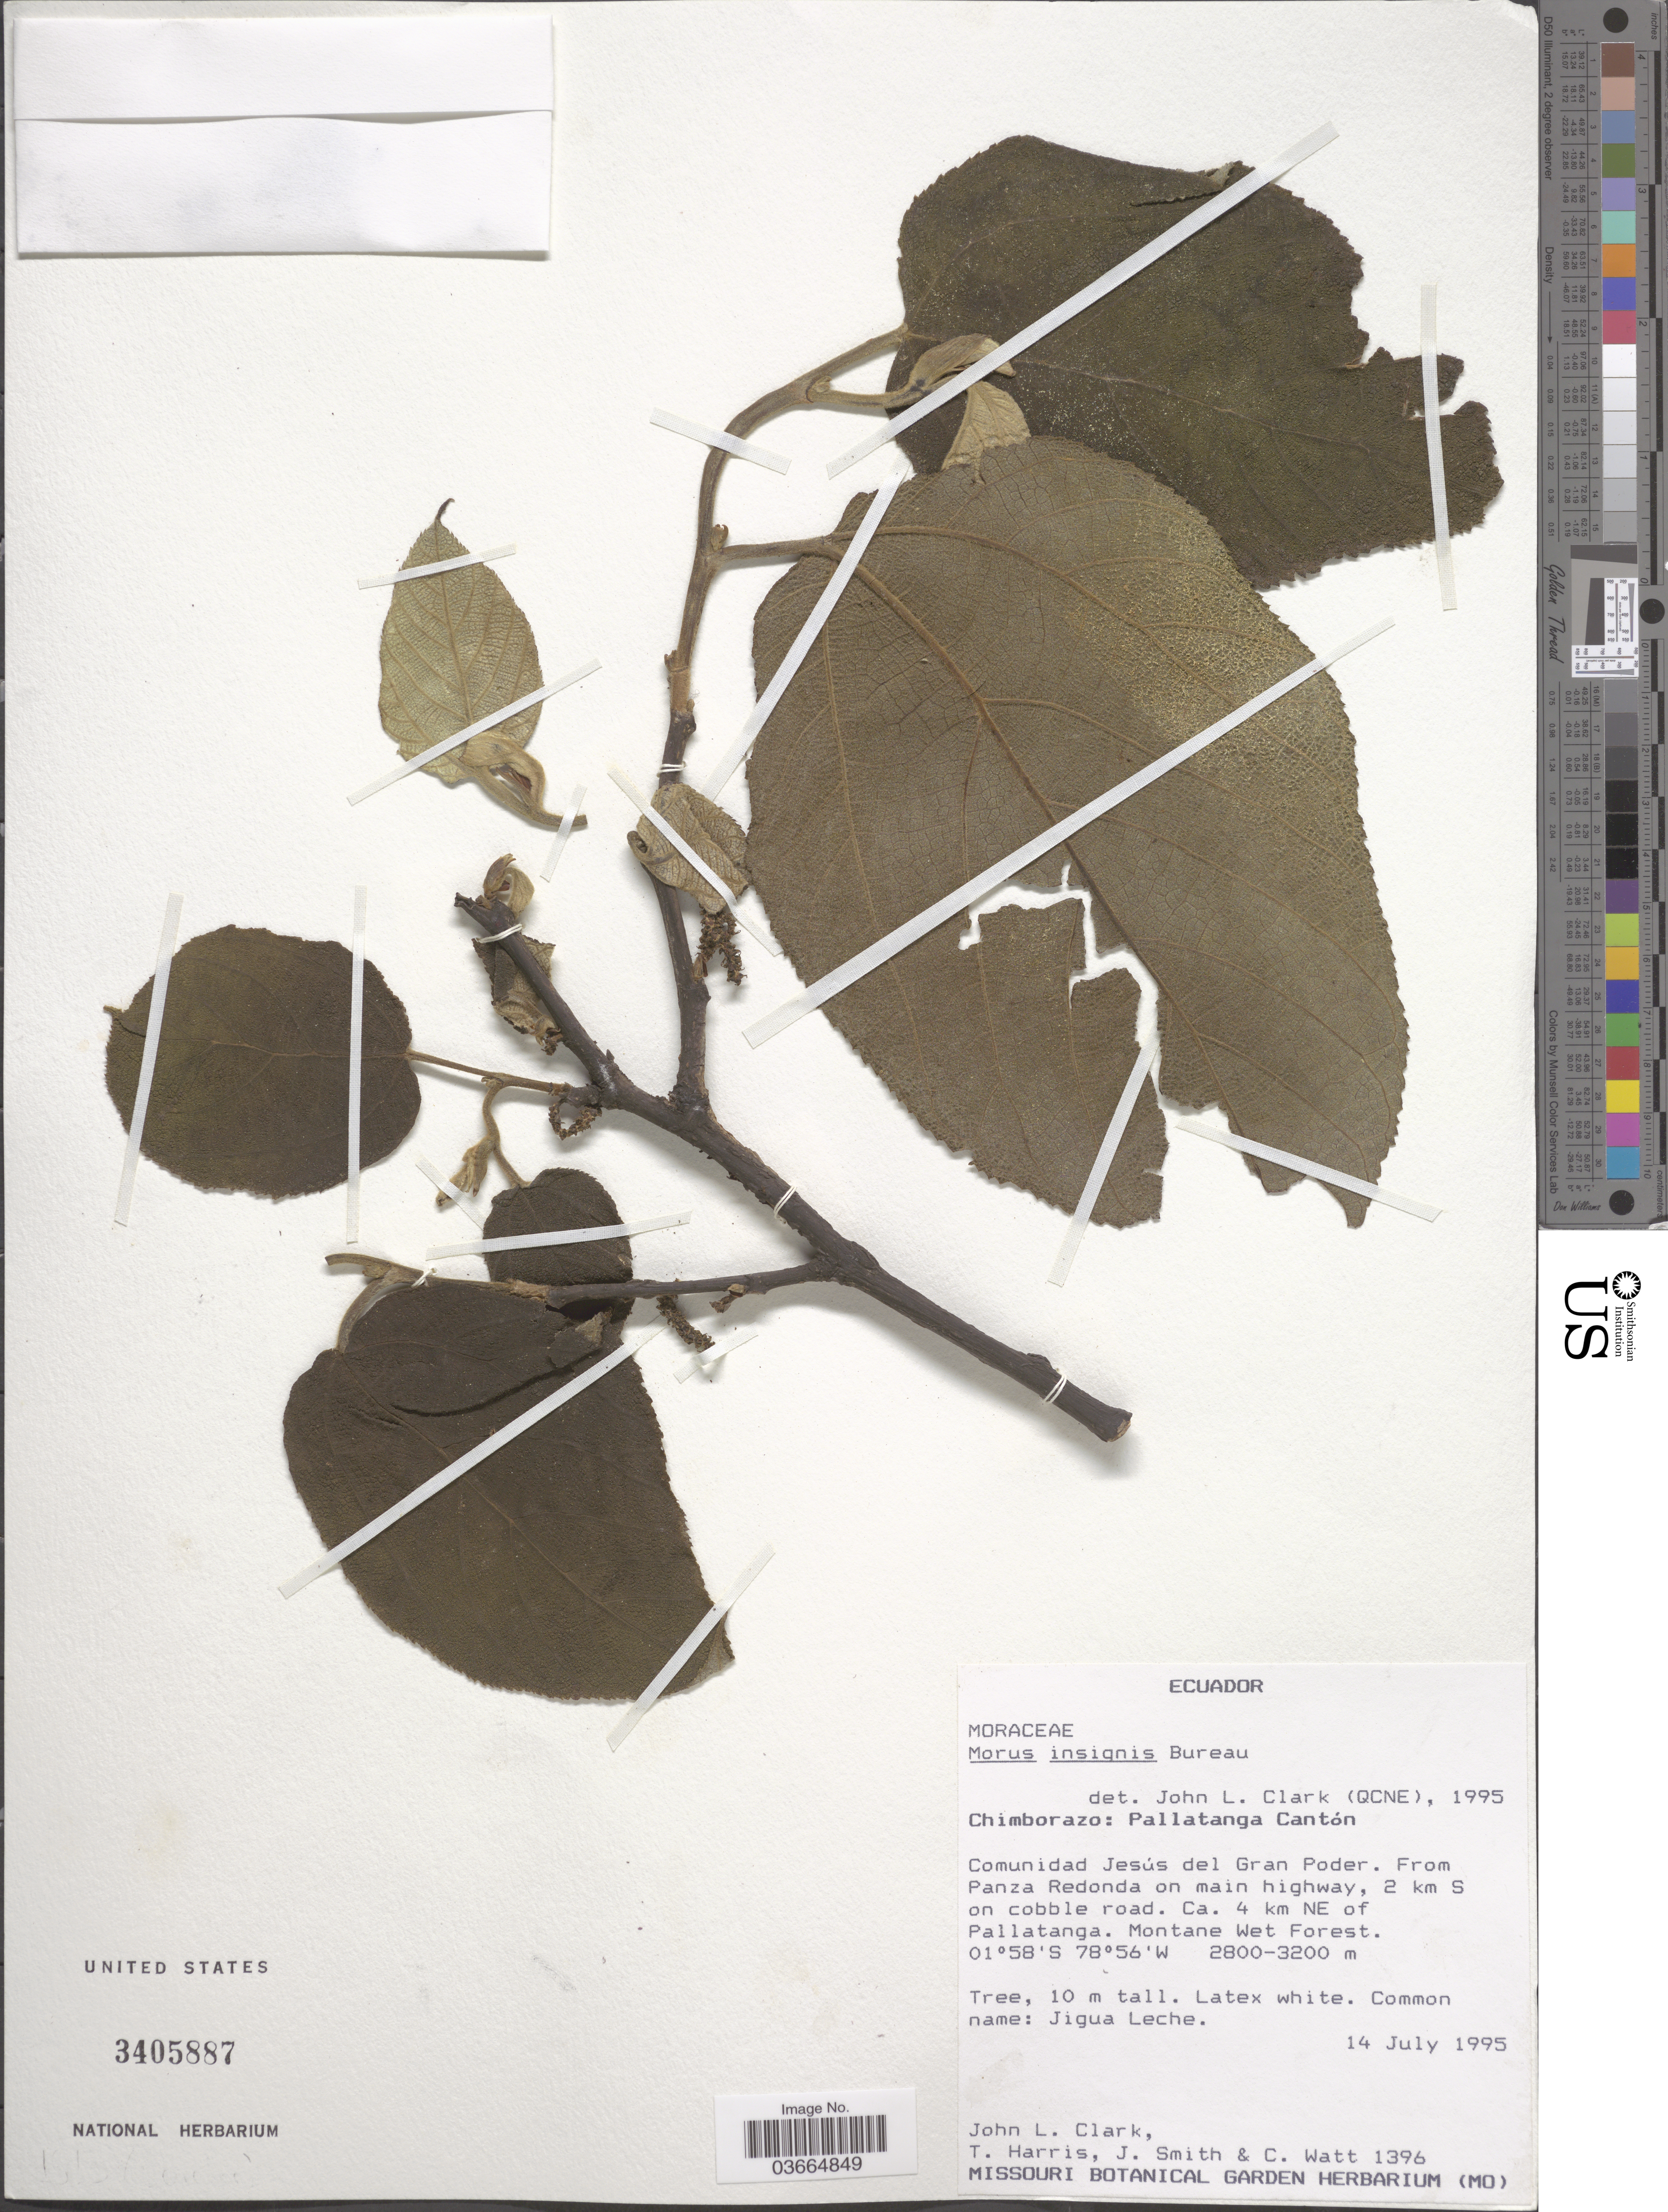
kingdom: Plantae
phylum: Tracheophyta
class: Magnoliopsida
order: Rosales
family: Moraceae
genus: Paratrophis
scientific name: Paratrophis insignis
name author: (Bureau) E. M. Gardner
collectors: J. L. Clark, T. Harris, J. Smith & C. Watt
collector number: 1396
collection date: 1995-07-14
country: Ecuador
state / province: Chimborazo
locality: Pallatanga Cantón. Comunidad Jesús del Gran Poder. From Panza Redonda on main highway, 2 km S on cobble road. Ca. 4 km NE of Pallatanga. Montane Wet Forest.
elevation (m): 2800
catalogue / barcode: US 3405887